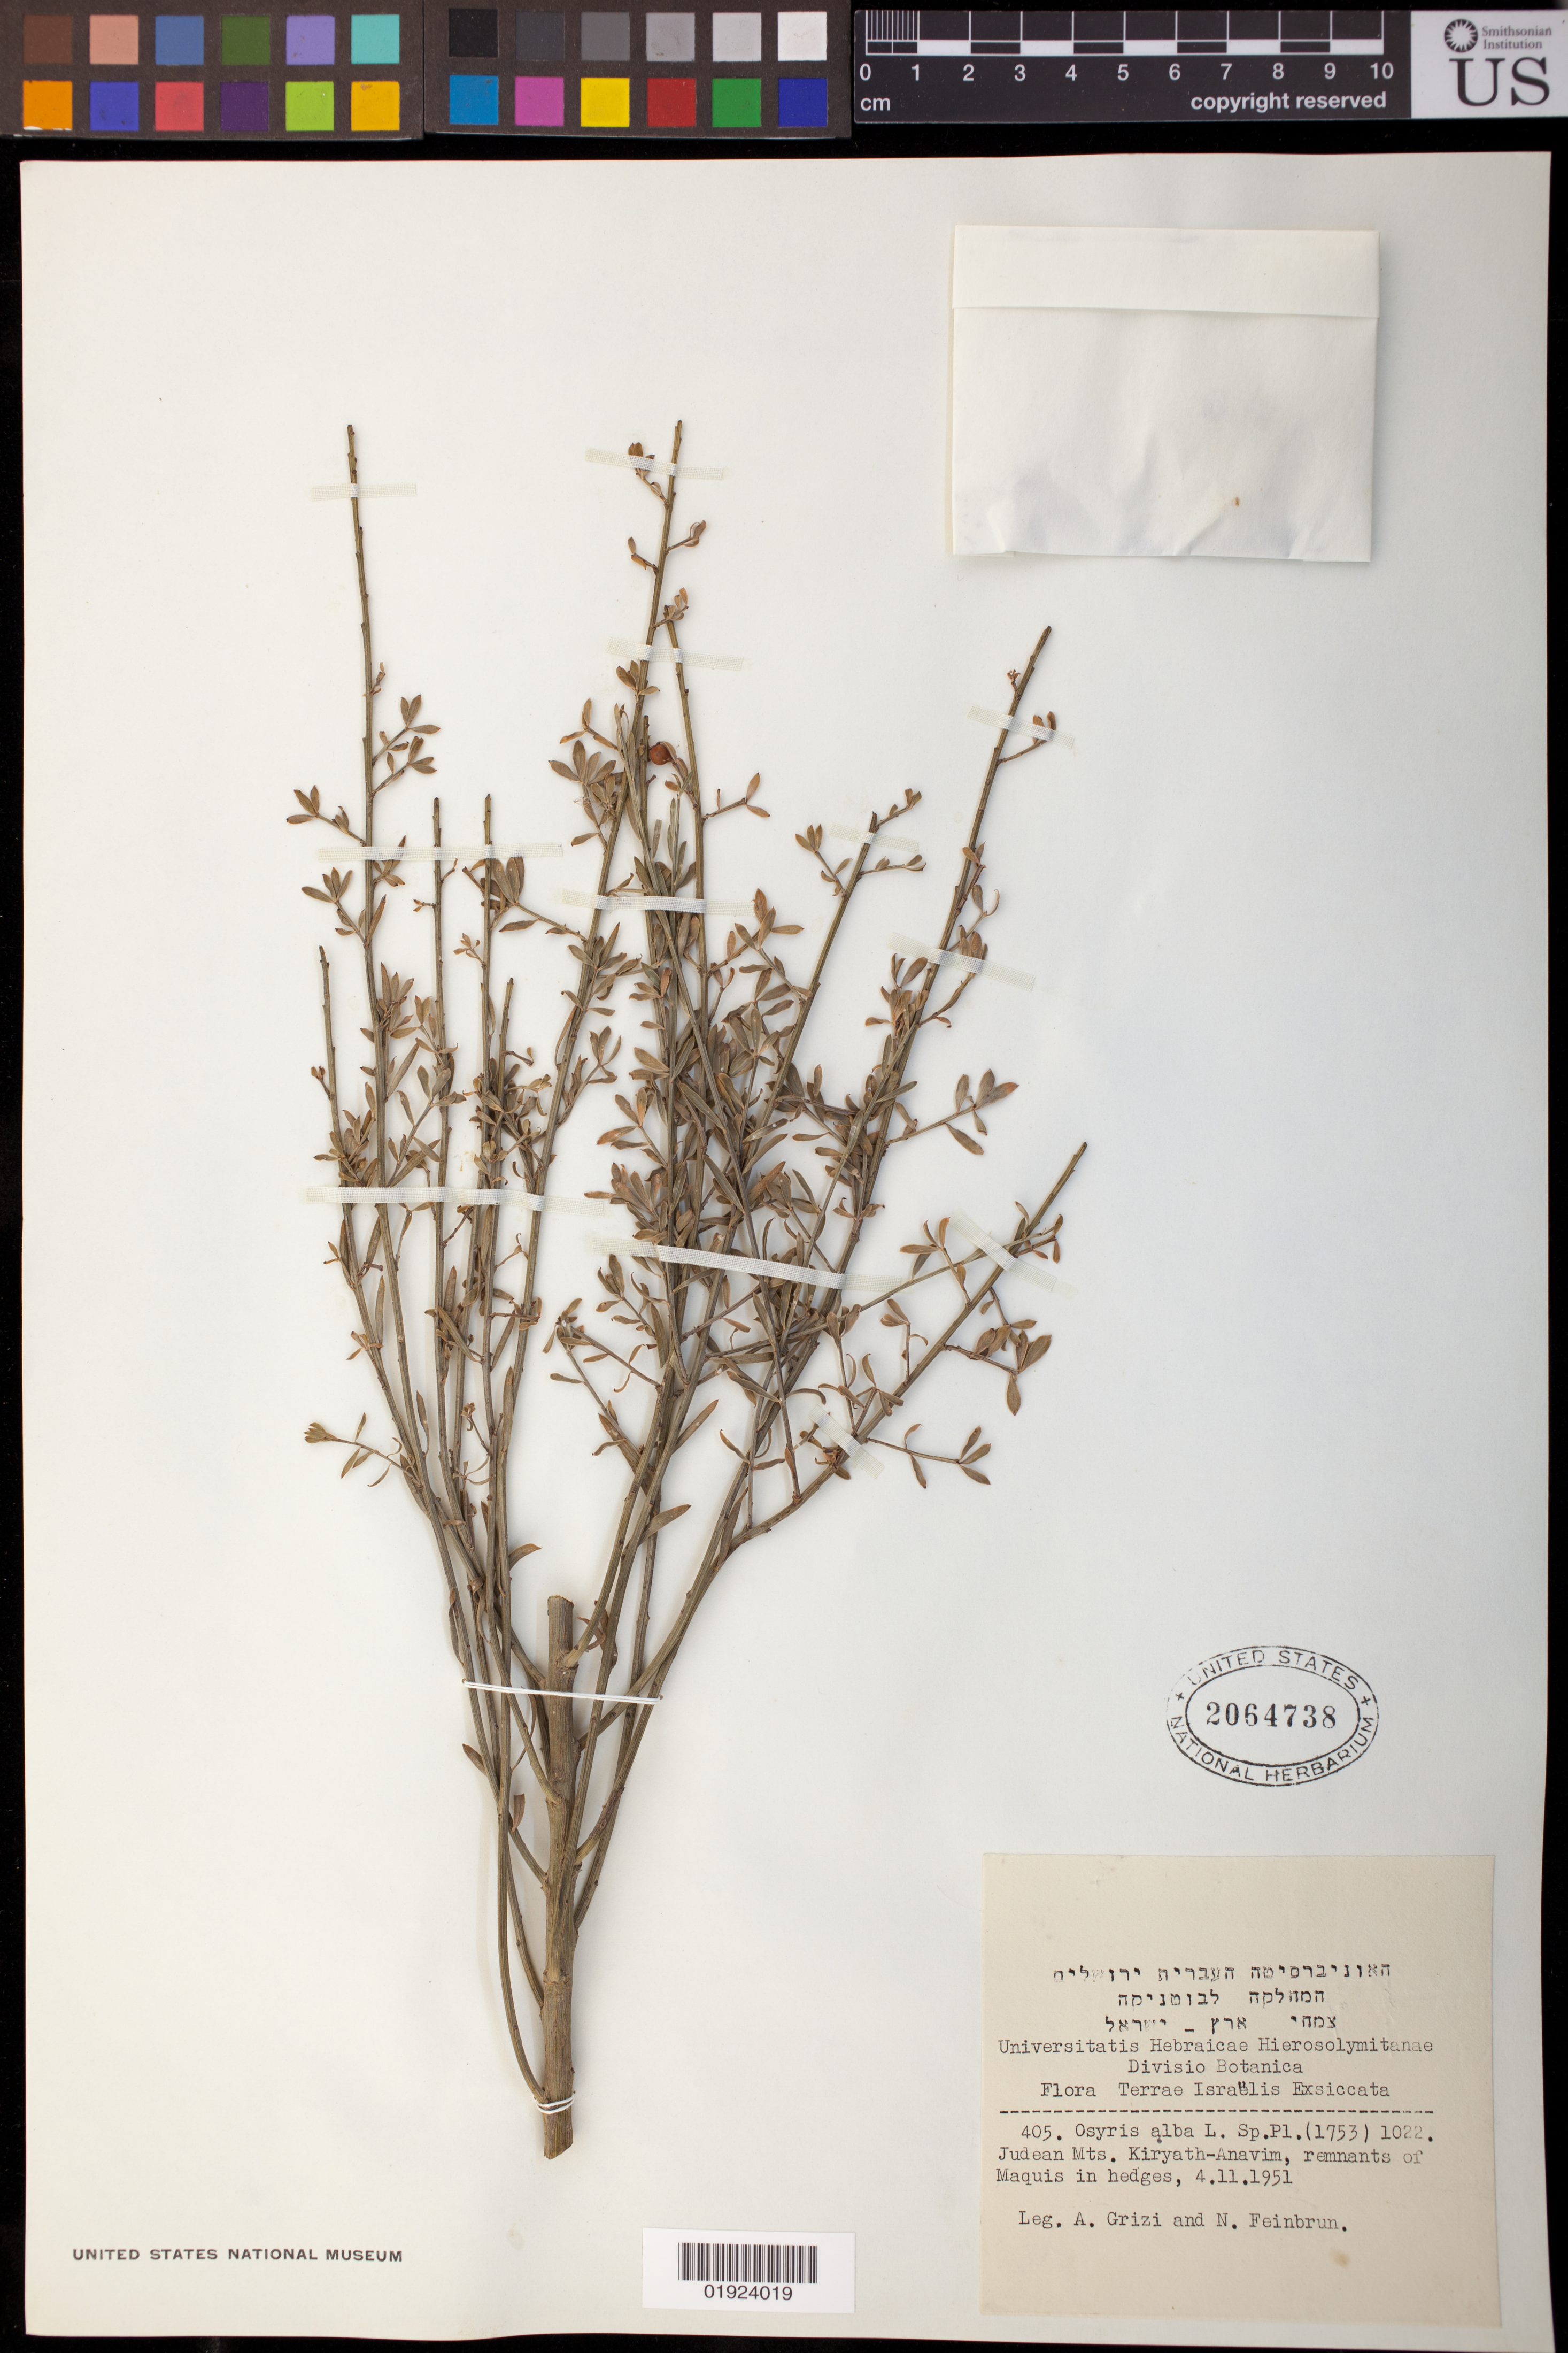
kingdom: Plantae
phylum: Tracheophyta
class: Magnoliopsida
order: Santalales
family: Santalaceae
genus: Osyris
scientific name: Osyris alba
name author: L.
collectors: A. Grizi & N. Feinbrun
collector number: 405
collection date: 1951-11-04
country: Israel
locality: Judean Mts., Kiryath-Anavim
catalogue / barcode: US 2064738